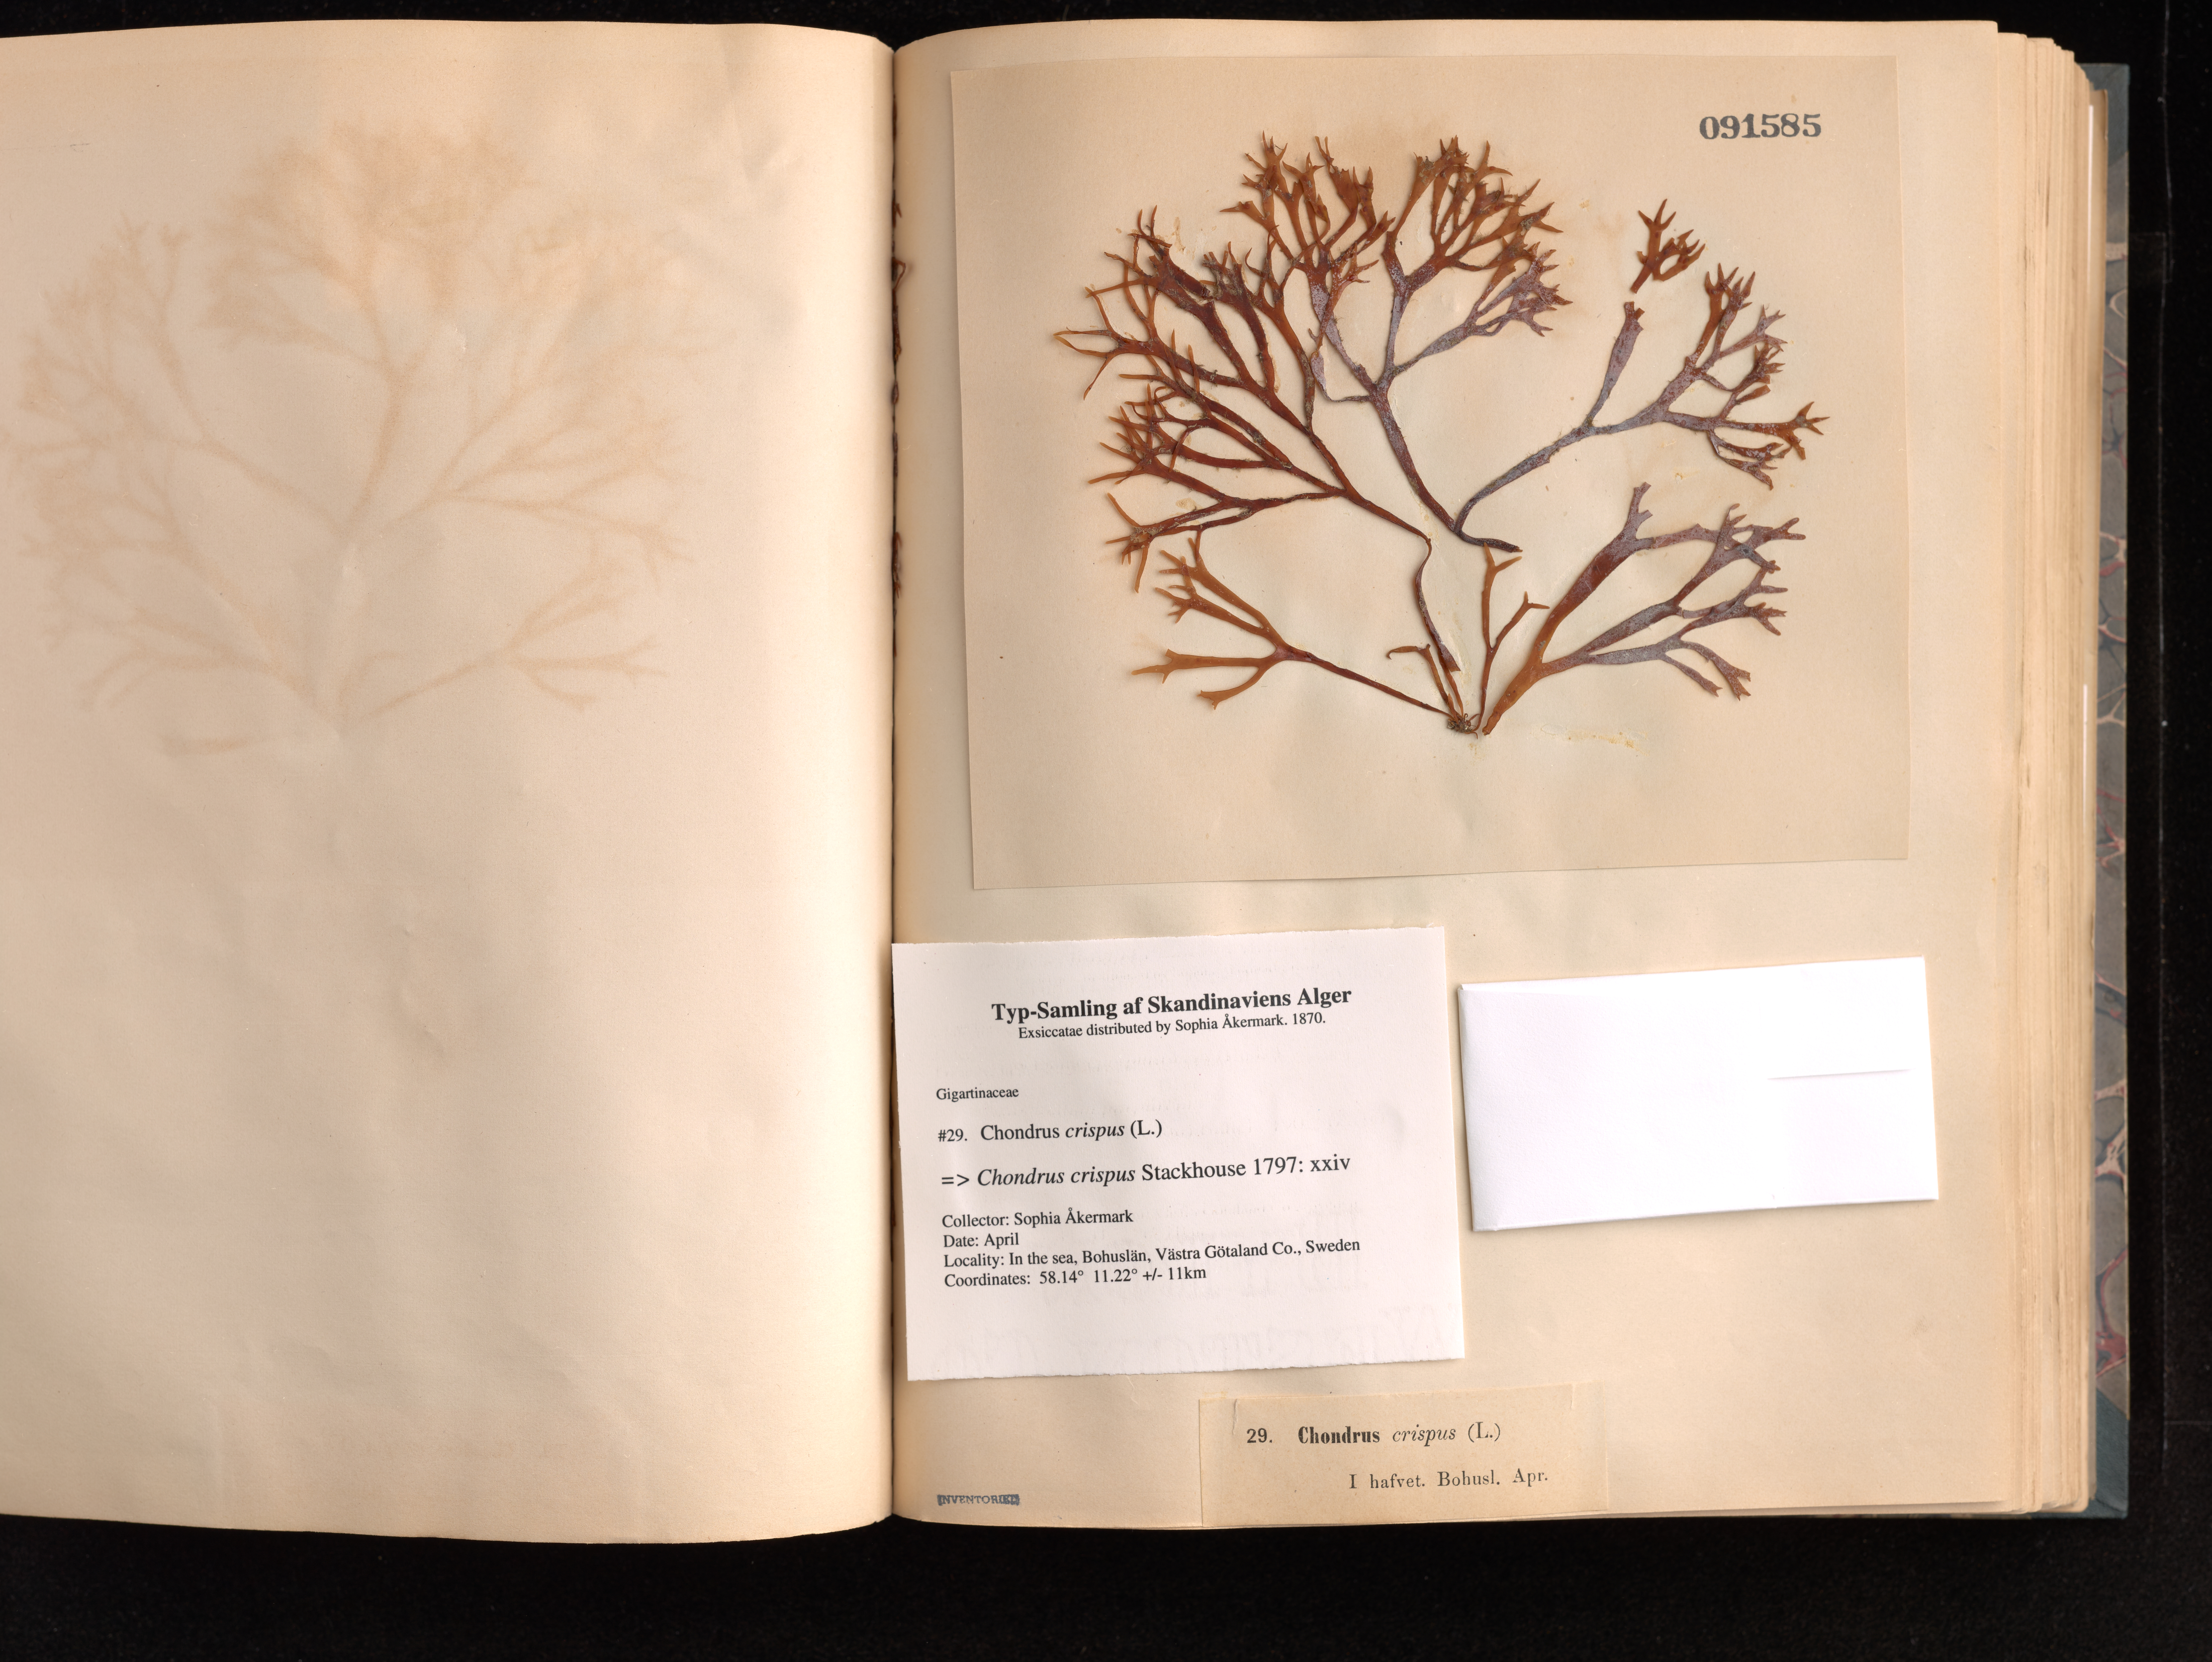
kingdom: Plantae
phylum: Rhodophyta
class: Florideophyceae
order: Gigartinales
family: Gigartinaceae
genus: Chondrus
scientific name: Chondrus crispus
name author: Stackh.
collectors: S. Akermark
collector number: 29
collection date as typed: Apr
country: Sweden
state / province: Västra Götaland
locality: Bohuslan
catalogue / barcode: US 91585